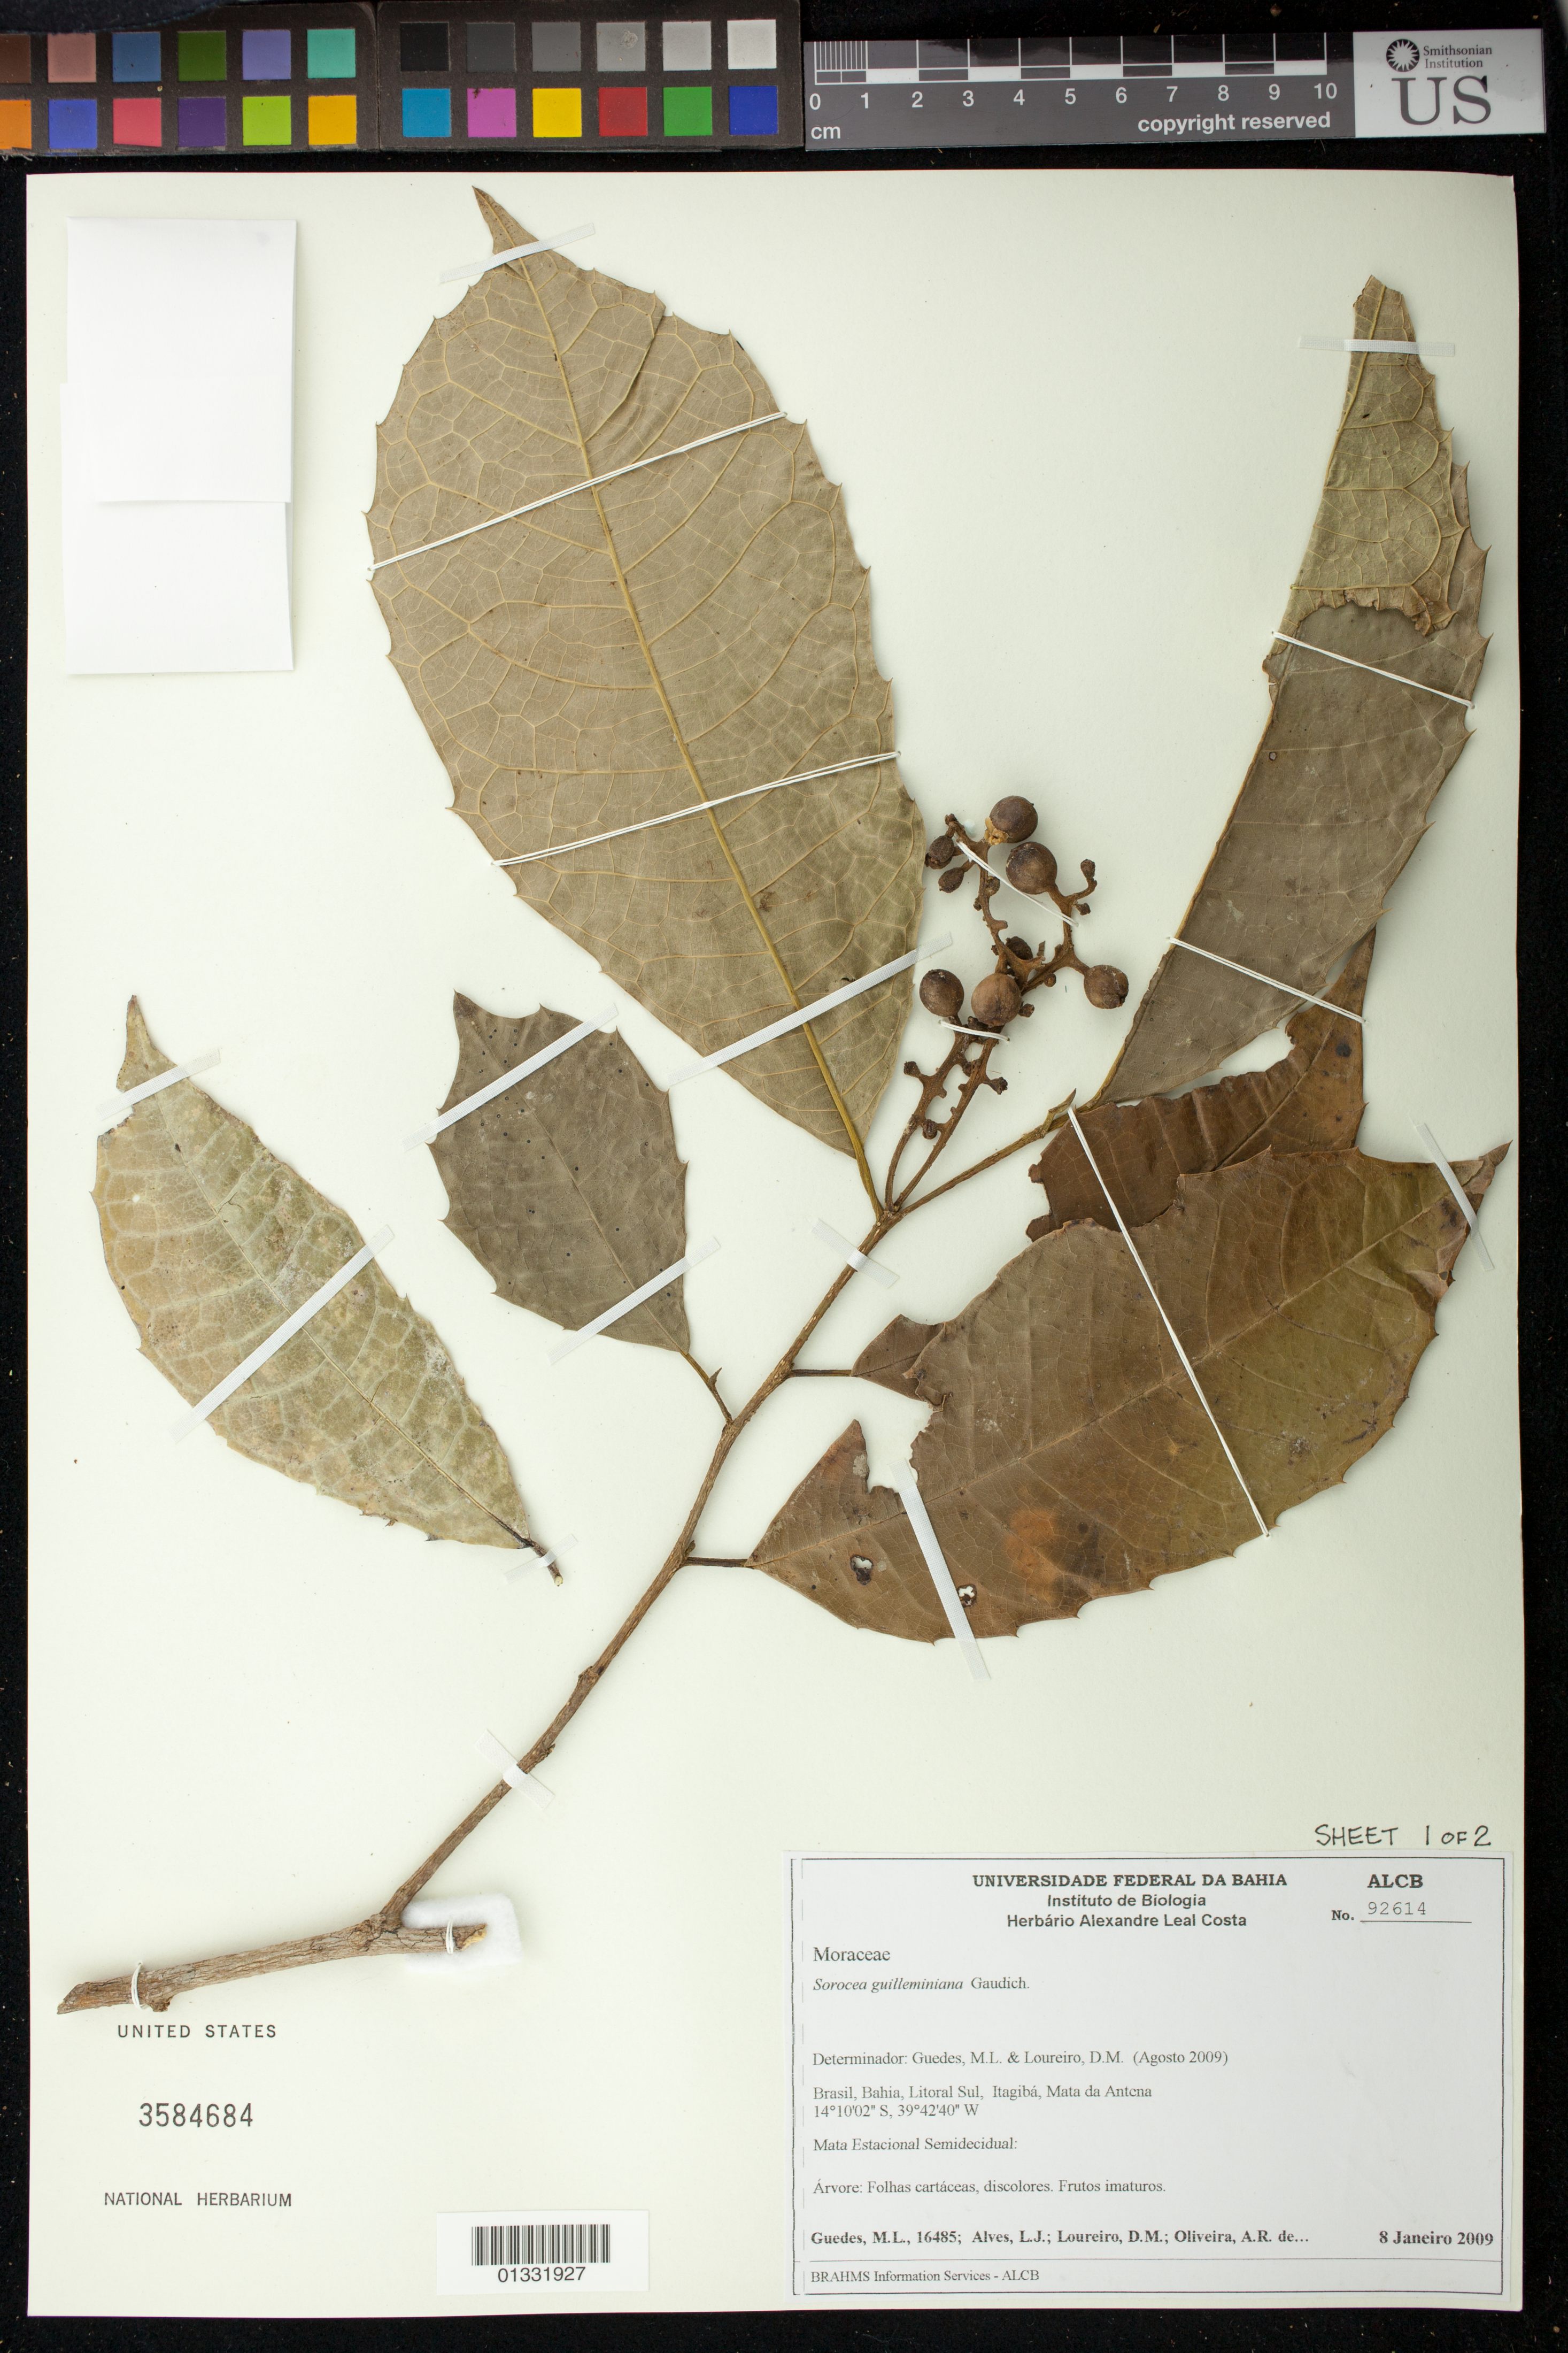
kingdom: Plantae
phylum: Tracheophyta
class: Magnoliopsida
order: Rosales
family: Moraceae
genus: Sorocea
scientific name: Sorocea guilleminiana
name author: Gaudich.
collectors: M. L. Guedes, T. Alves, D. Loureiro & A. R. Oliveira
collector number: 16485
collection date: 2009-01-08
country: Brazil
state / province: Bahia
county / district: Itagibá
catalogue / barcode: US 3584684